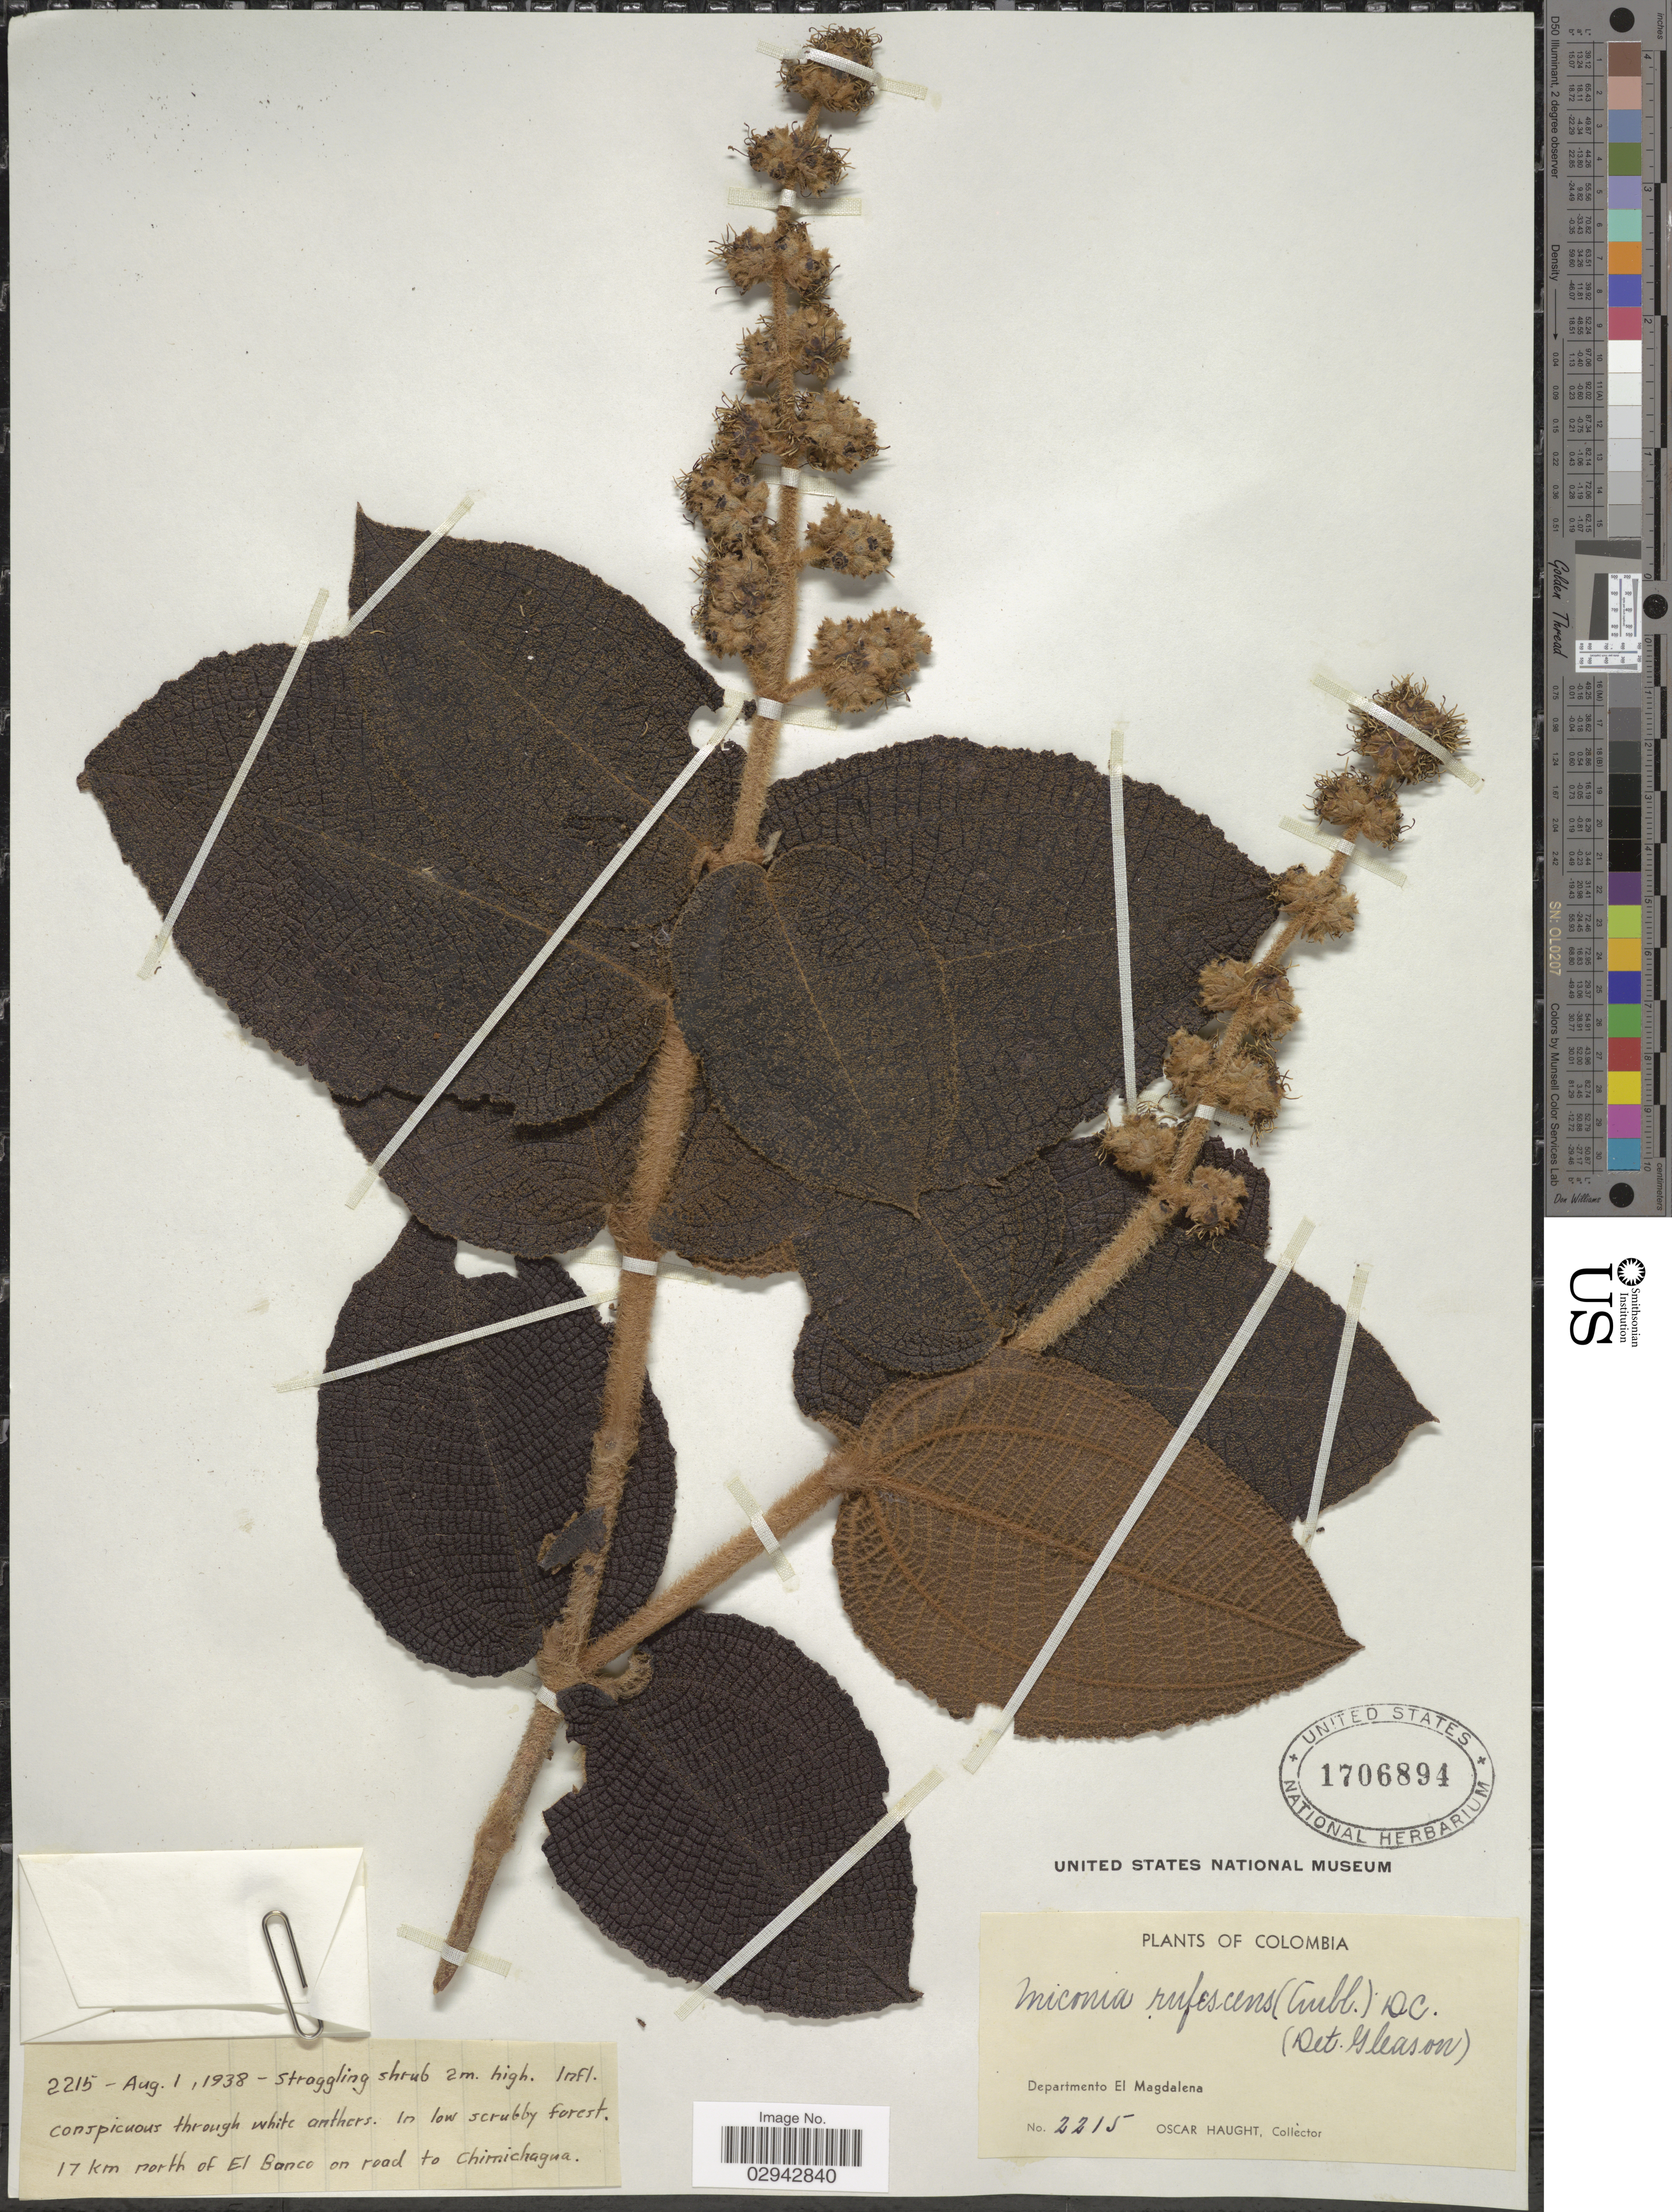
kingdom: Plantae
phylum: Tracheophyta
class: Magnoliopsida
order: Myrtales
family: Melastomataceae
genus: Miconia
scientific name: Miconia rufescens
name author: (Aubl.) DC.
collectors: O. Haught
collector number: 2215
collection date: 1938-08-01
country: Colombia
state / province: Magdalena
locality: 17 km north of El Banco on road to Chimichagua.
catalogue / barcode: US 1706894